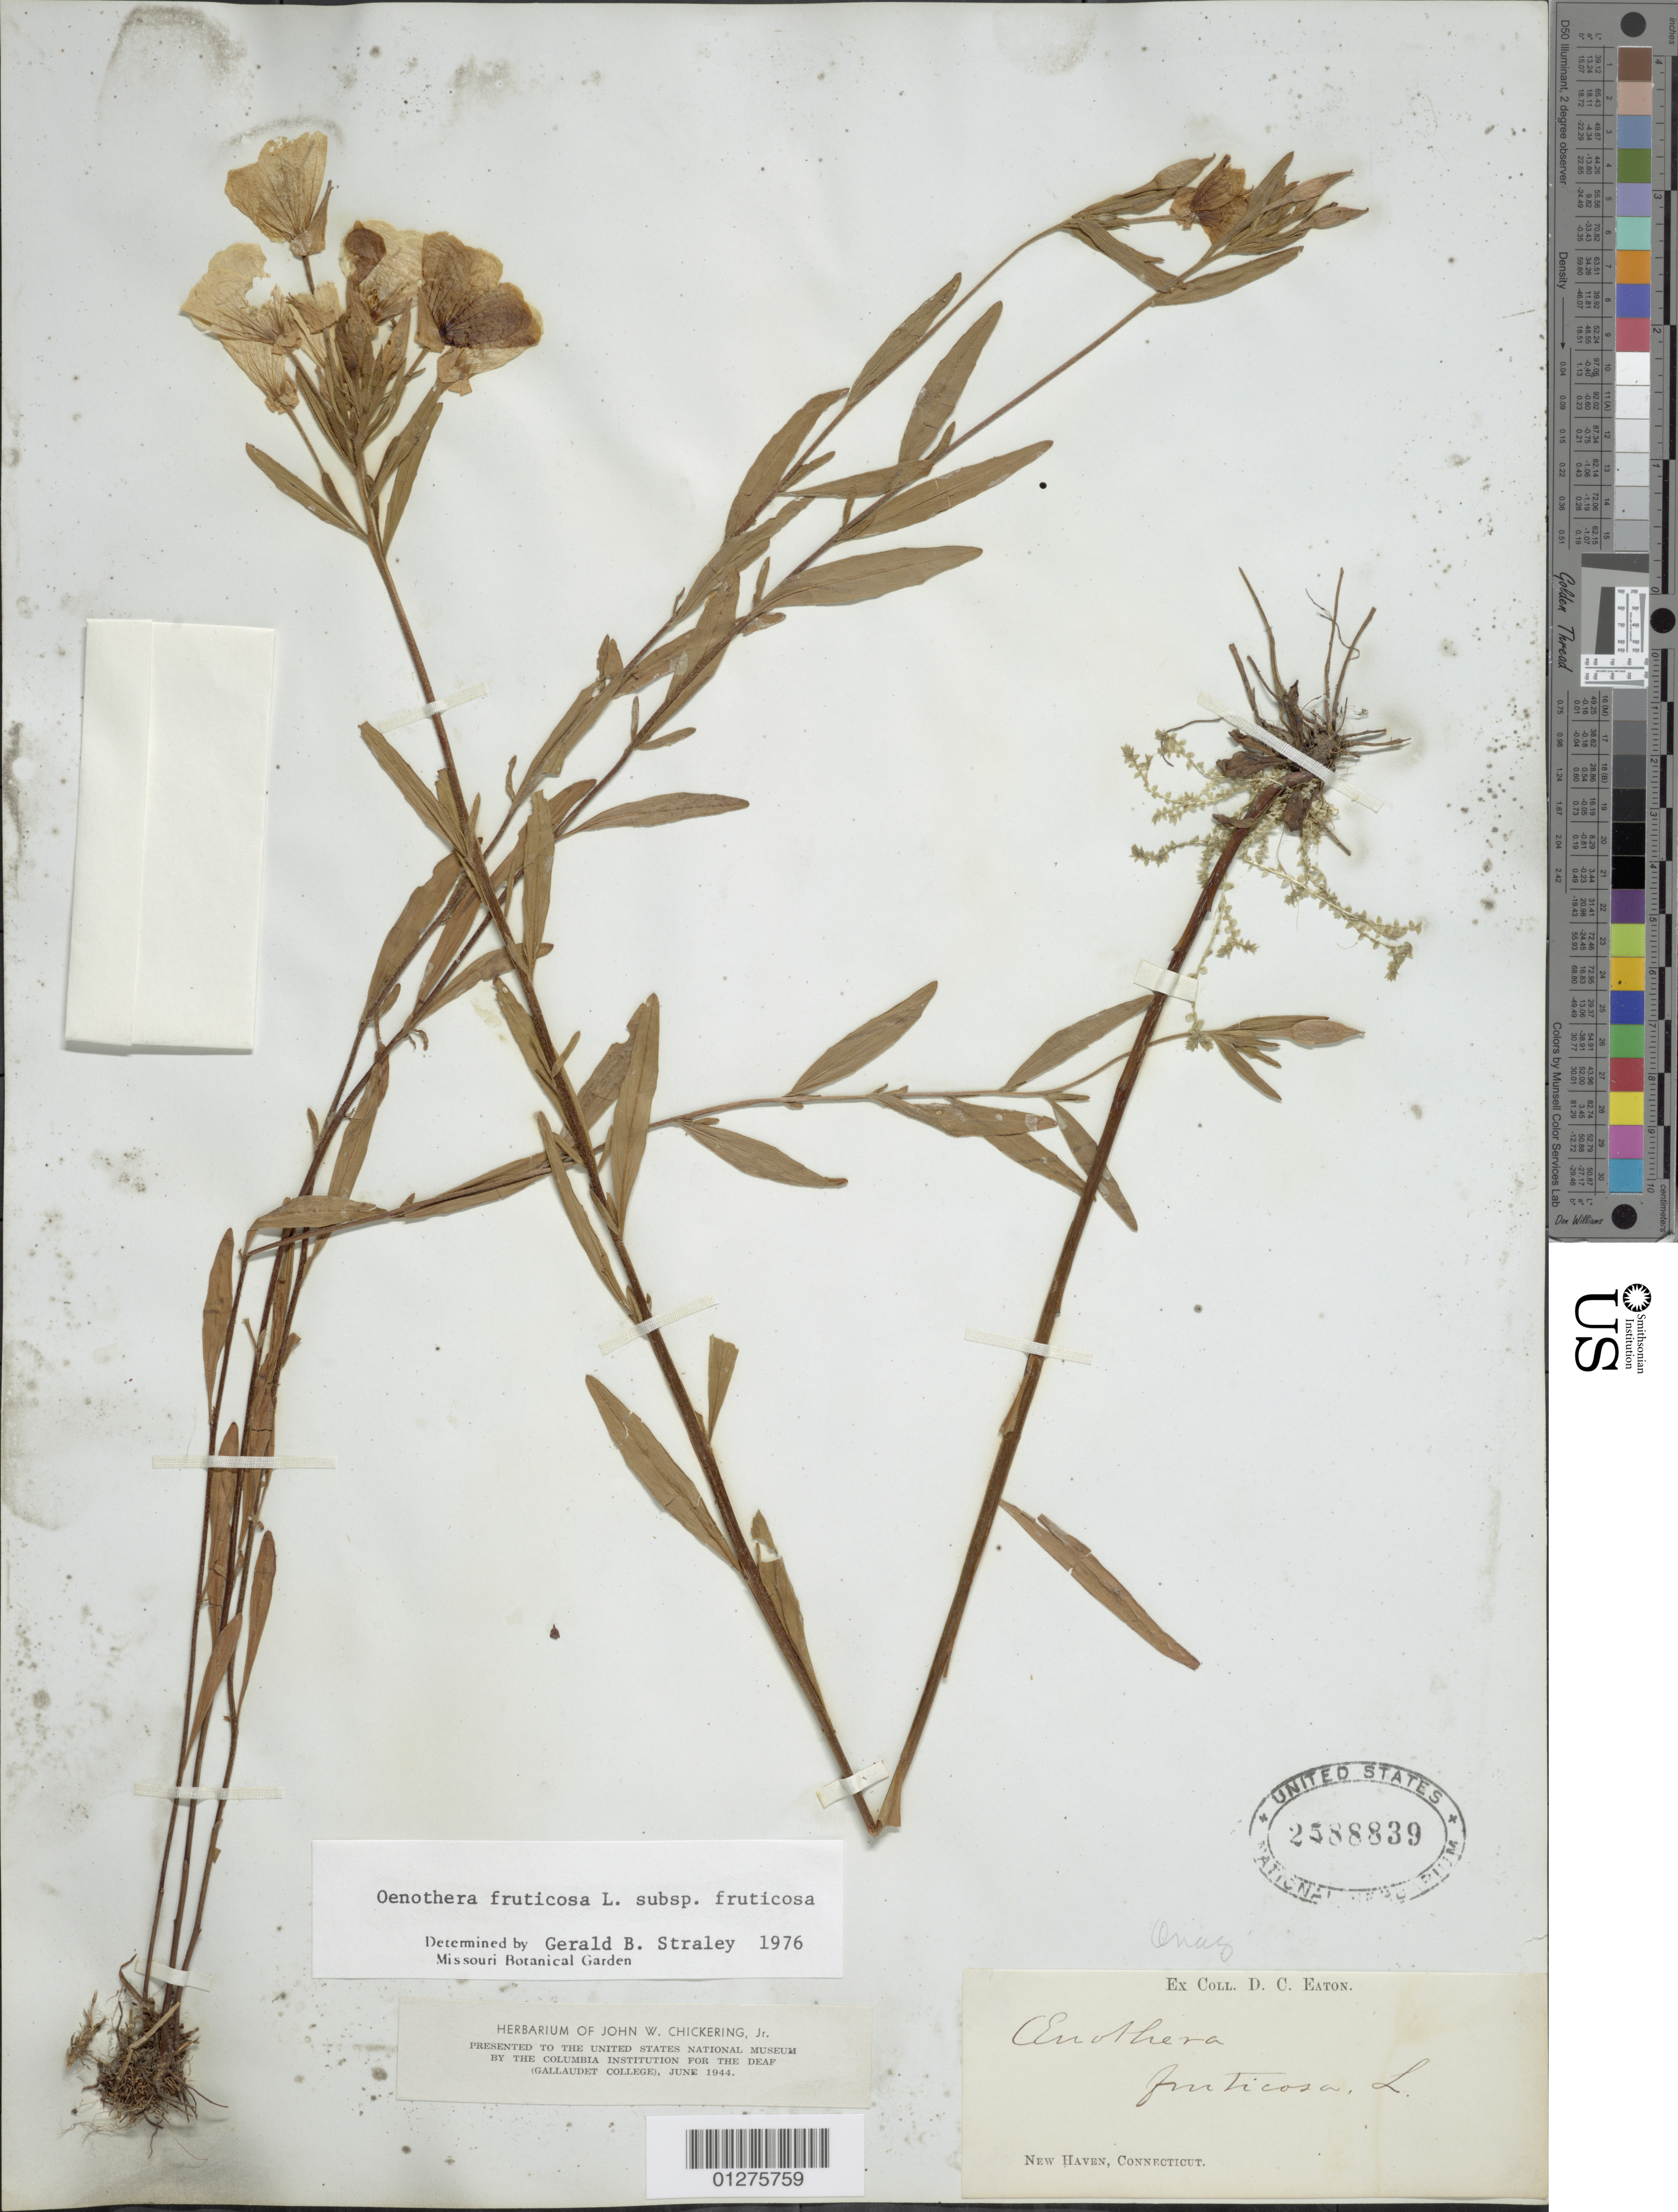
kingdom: Plantae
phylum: Tracheophyta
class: Magnoliopsida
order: Myrtales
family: Onagraceae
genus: Oenothera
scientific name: Oenothera fruticosa subsp. fruticosa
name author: L.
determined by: Straley, G. B.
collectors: D. C. Eaton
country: United States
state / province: Connecticut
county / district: New Haven County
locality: New Haven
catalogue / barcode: US 2588839